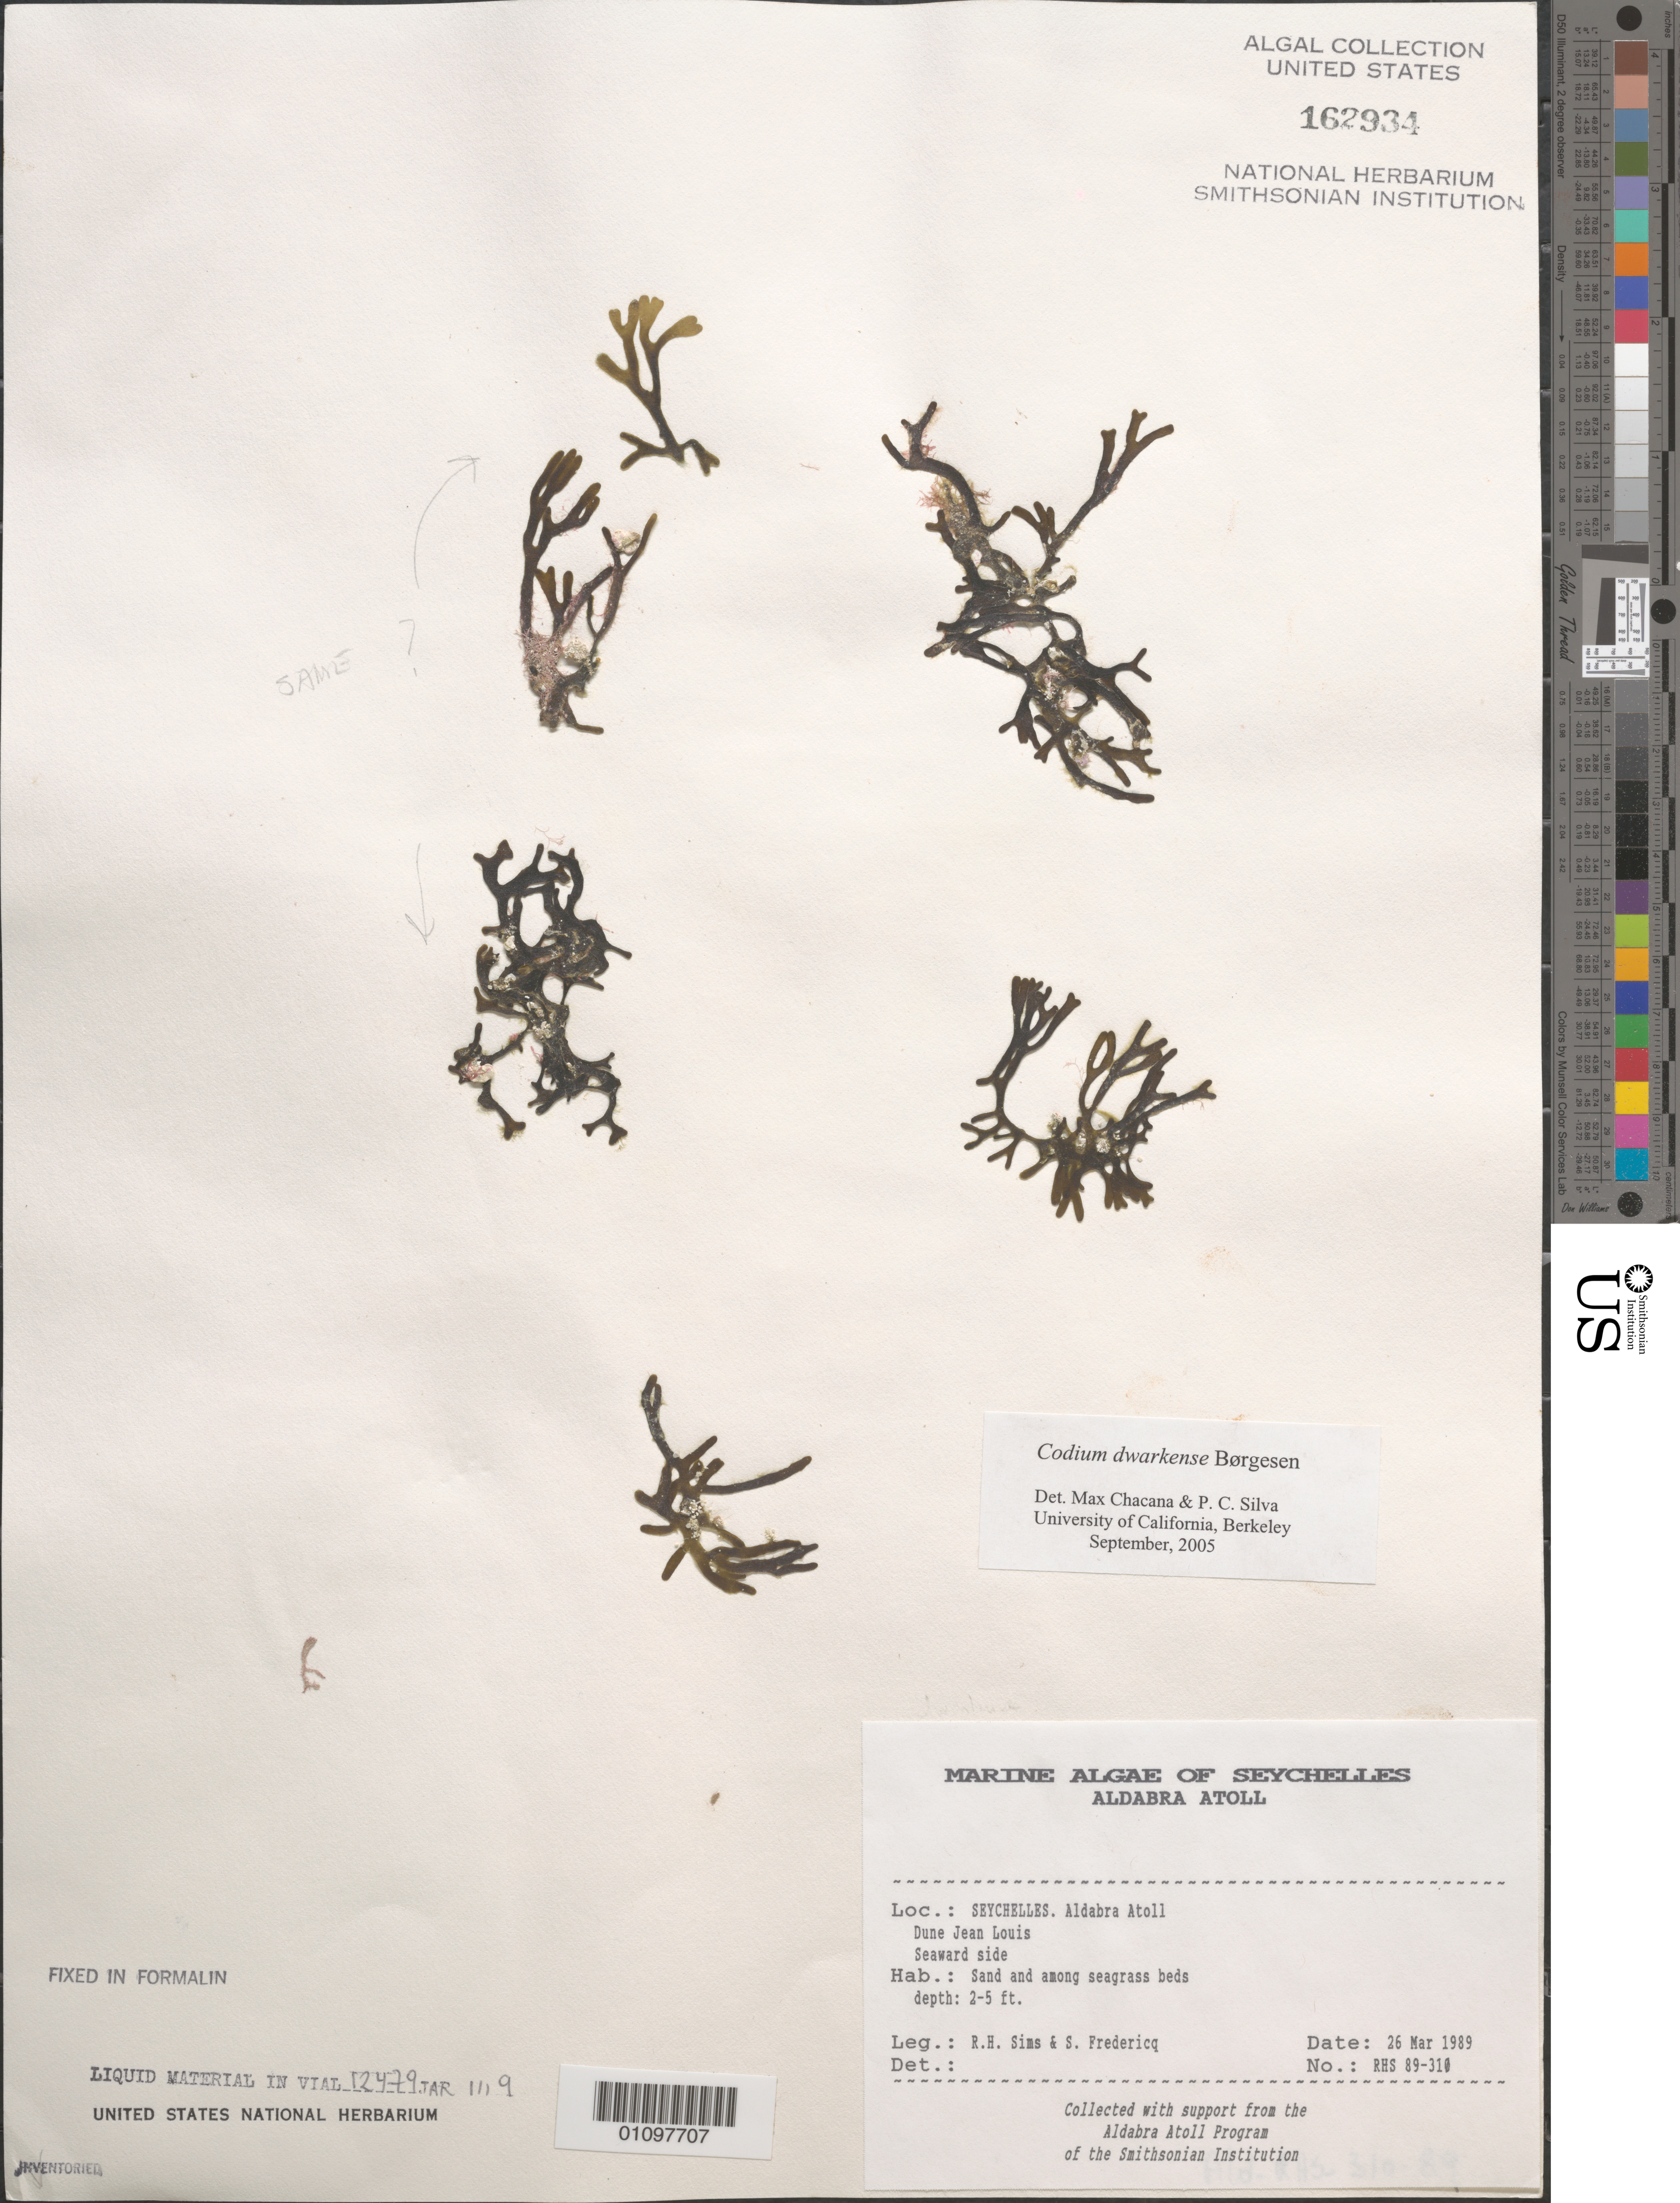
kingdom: Plantae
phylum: Chlorophyta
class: Ulvophyceae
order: Bryopsidales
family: Codiaceae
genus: Codium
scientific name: Codium dwarkense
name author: Børgesen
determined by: Chacana, M. E.; Silva, P. C.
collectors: R. H. Sims & S. Fredericq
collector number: RHS 89-310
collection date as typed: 26 Mar 1989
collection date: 1989-03-26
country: Seychelles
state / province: Outer Islands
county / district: Aldabra Group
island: Aldabra Atoll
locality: Dune Jean Louis, seaward side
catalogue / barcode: US 162934